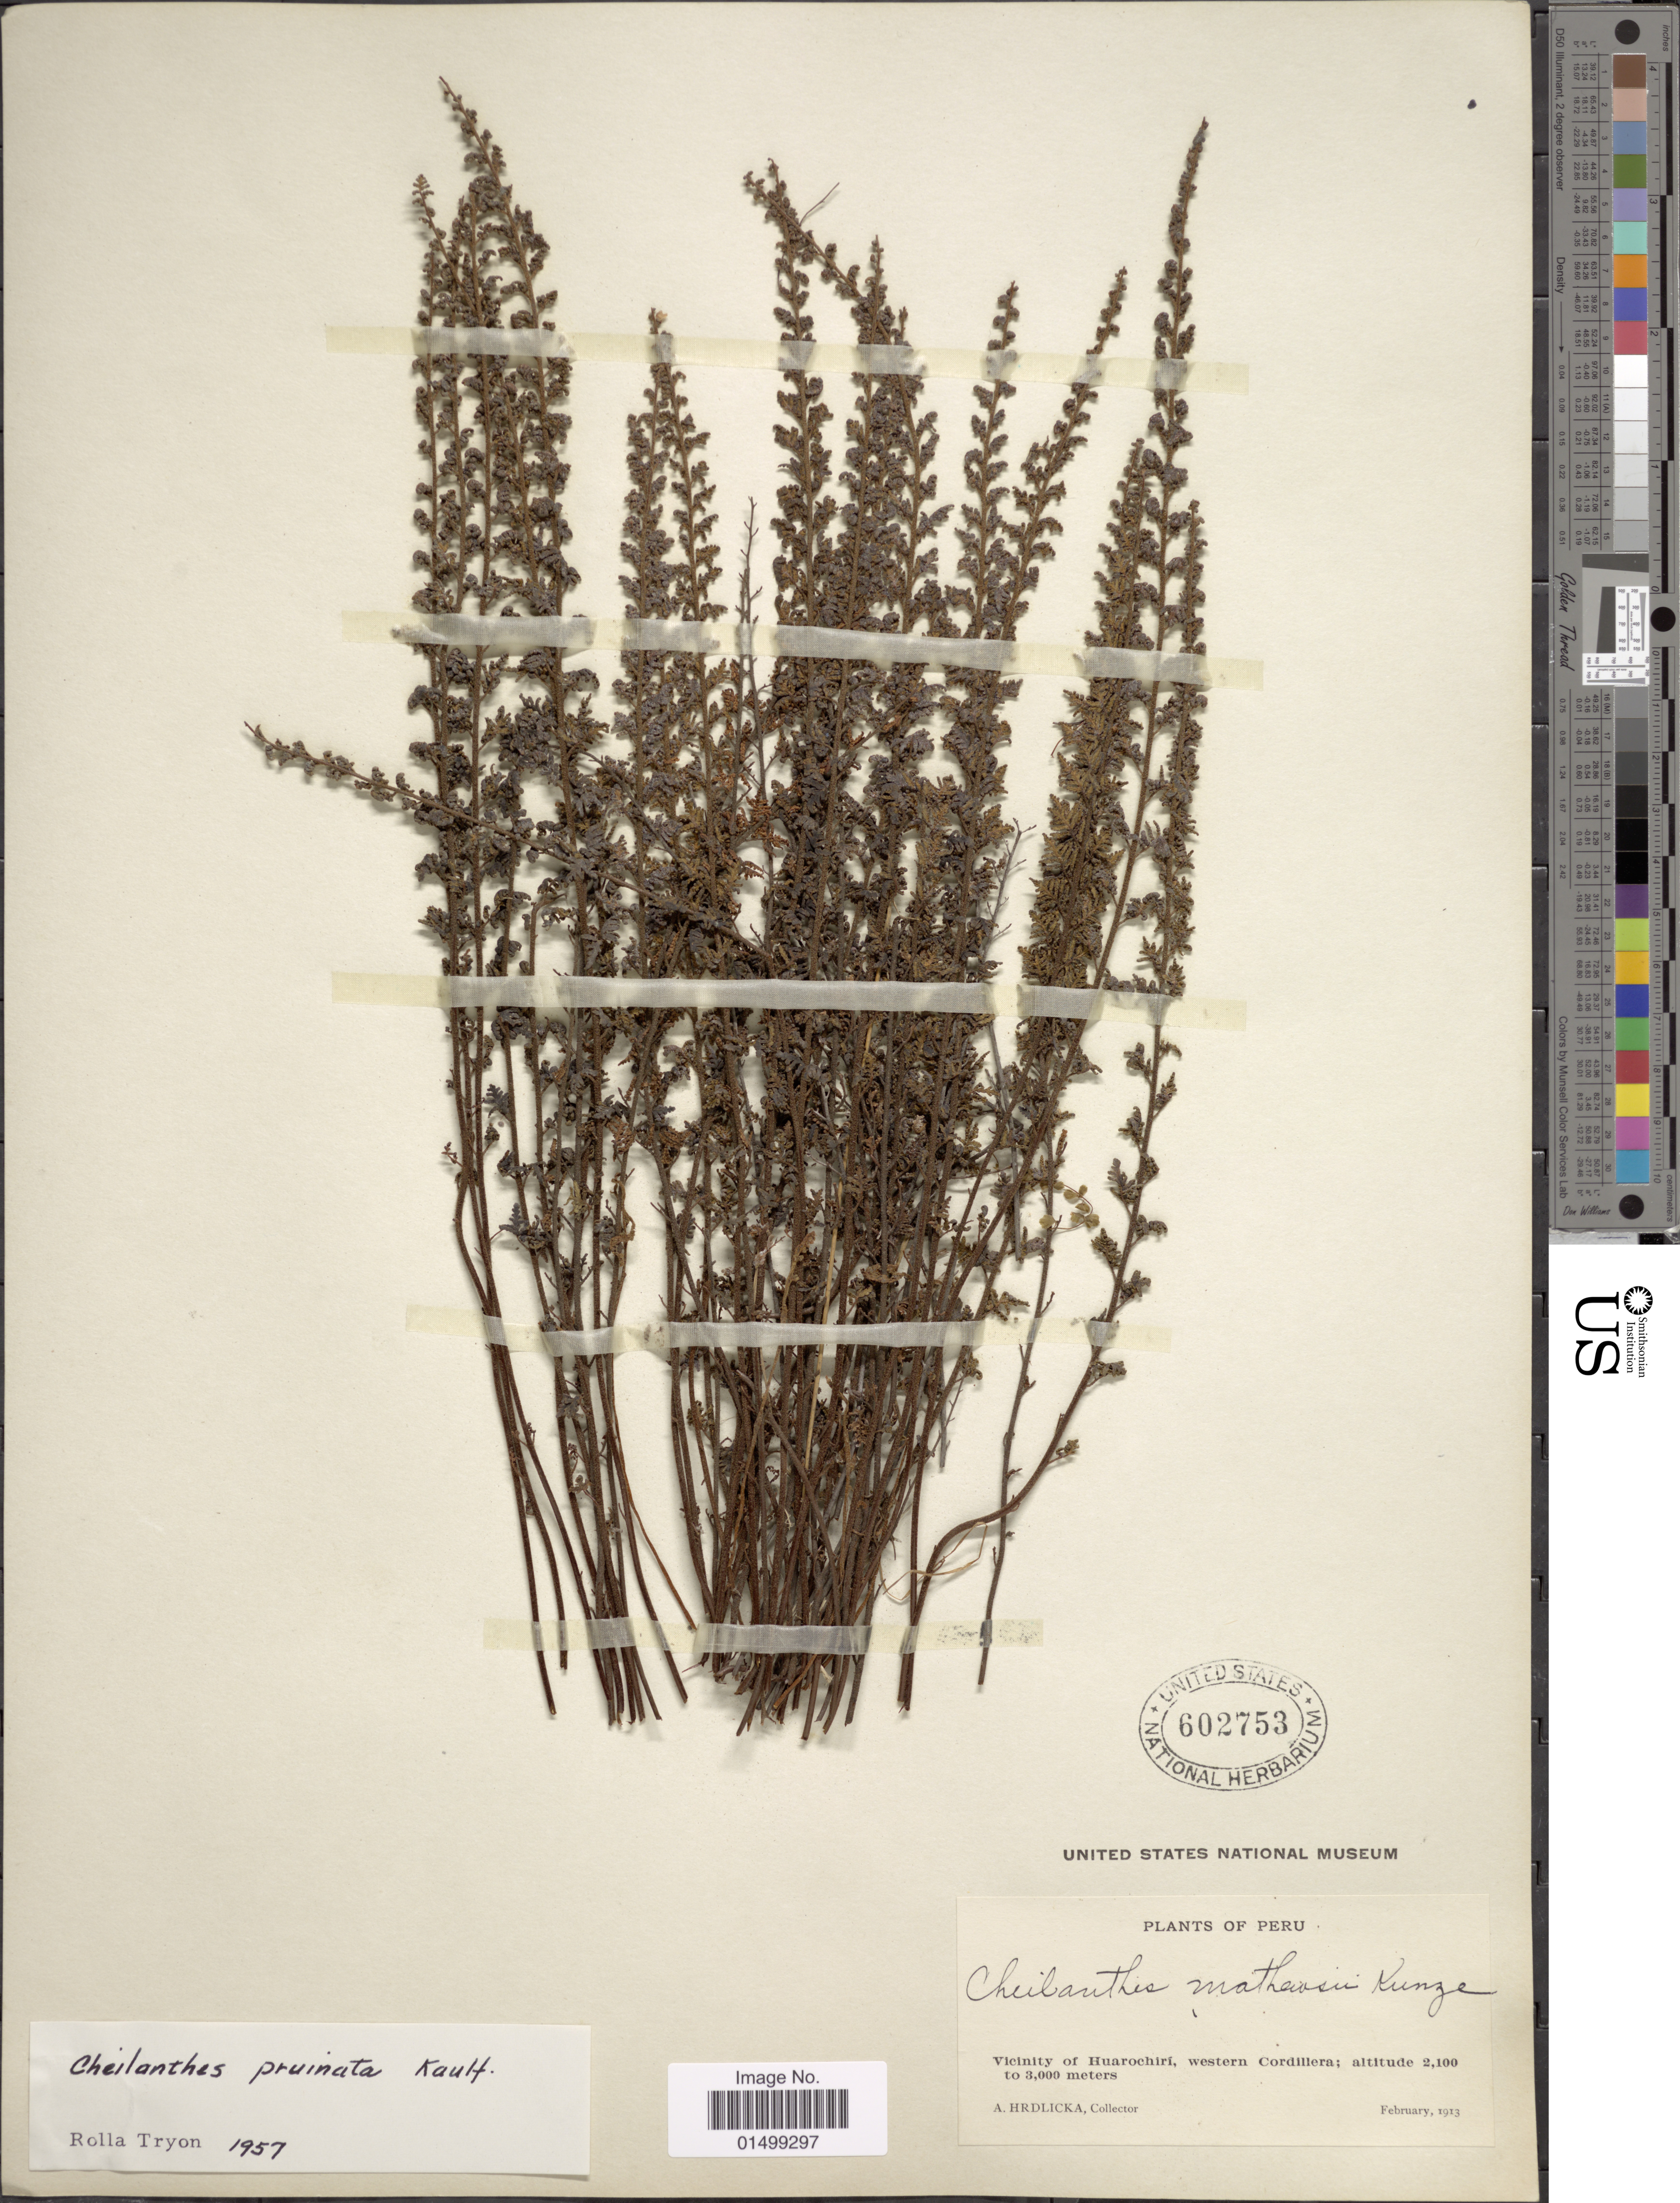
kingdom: Plantae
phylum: Tracheophyta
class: Polypodiopsida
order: Polypodiales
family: Pteridaceae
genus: Cheilanthes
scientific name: Cheilanthes pruinata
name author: Kaulf.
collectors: A. Hrdlicka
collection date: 1913-02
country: Peru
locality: Vicinity of Huarochiri, western Cordillera.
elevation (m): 2100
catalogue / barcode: US 602753